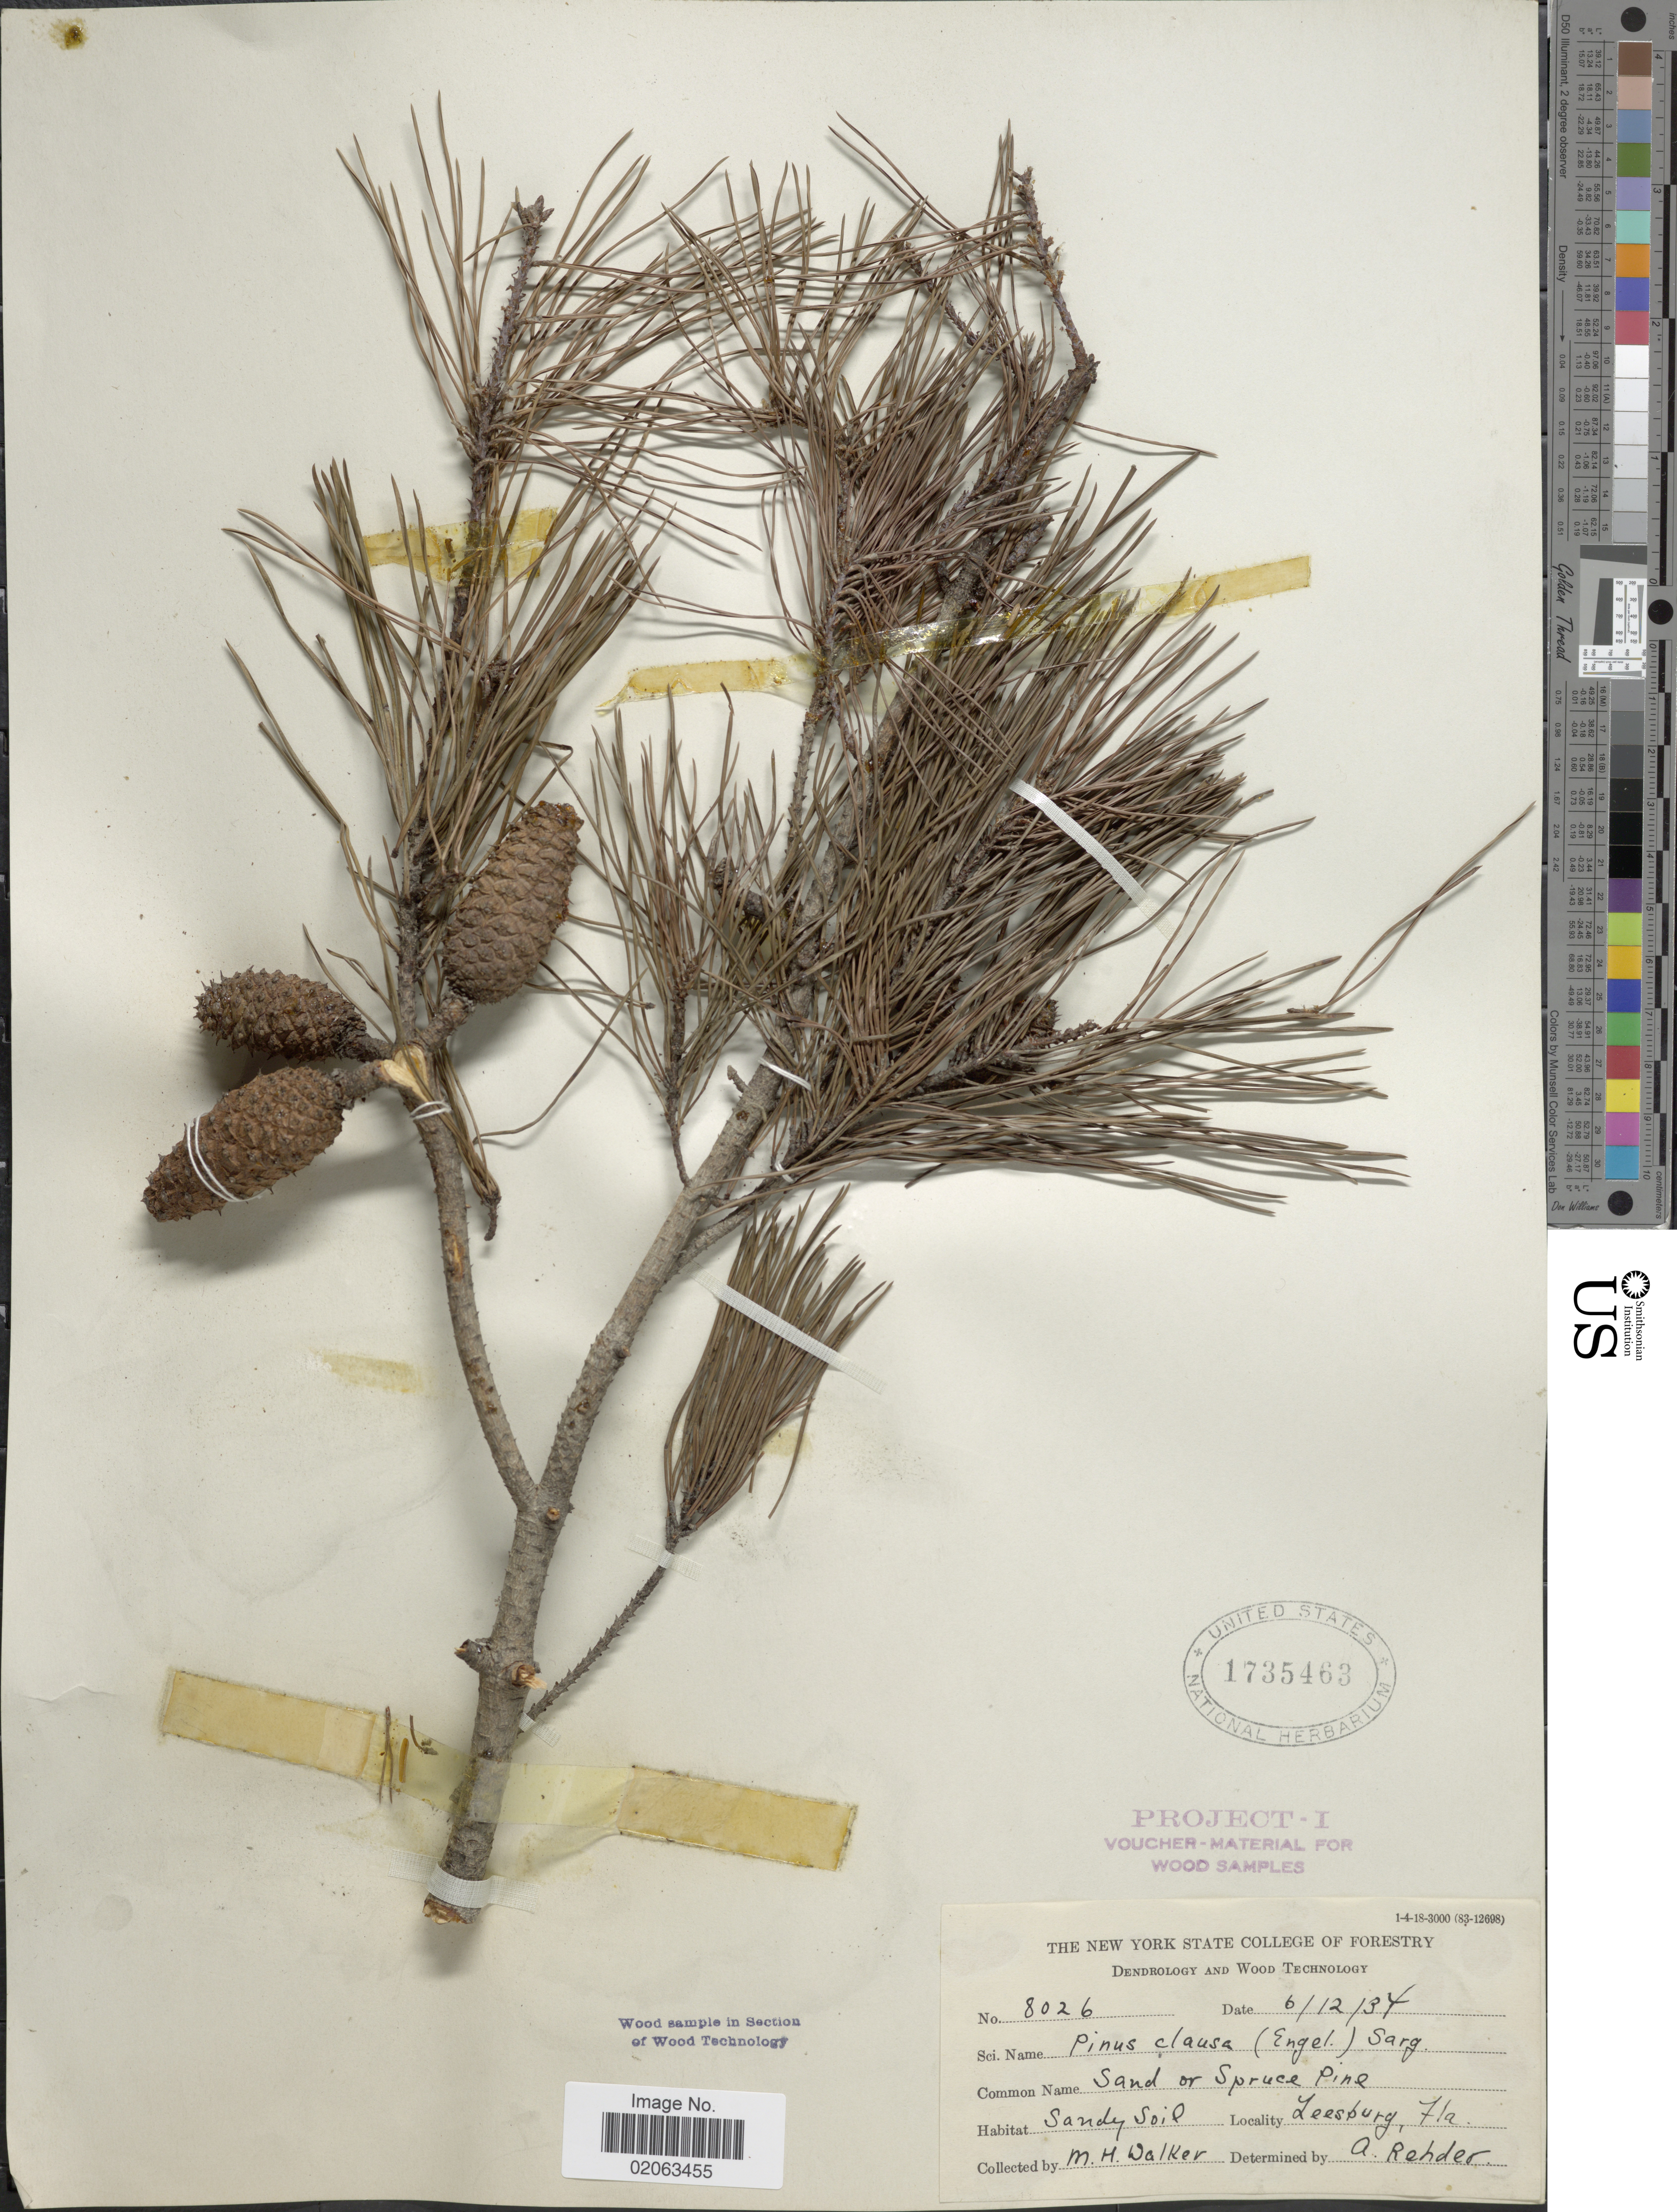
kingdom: Plantae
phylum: Tracheophyta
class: Pinopsida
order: Pinales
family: Pinaceae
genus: Pinus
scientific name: Pinus clausa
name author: (Chapm. ex Engelm.) Vasey ex Sarg.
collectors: M. Walker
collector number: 8026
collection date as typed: Transcribed d/m/y: 12/6/34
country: United States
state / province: Florida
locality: Leeburg, Fla.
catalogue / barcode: US 1735463